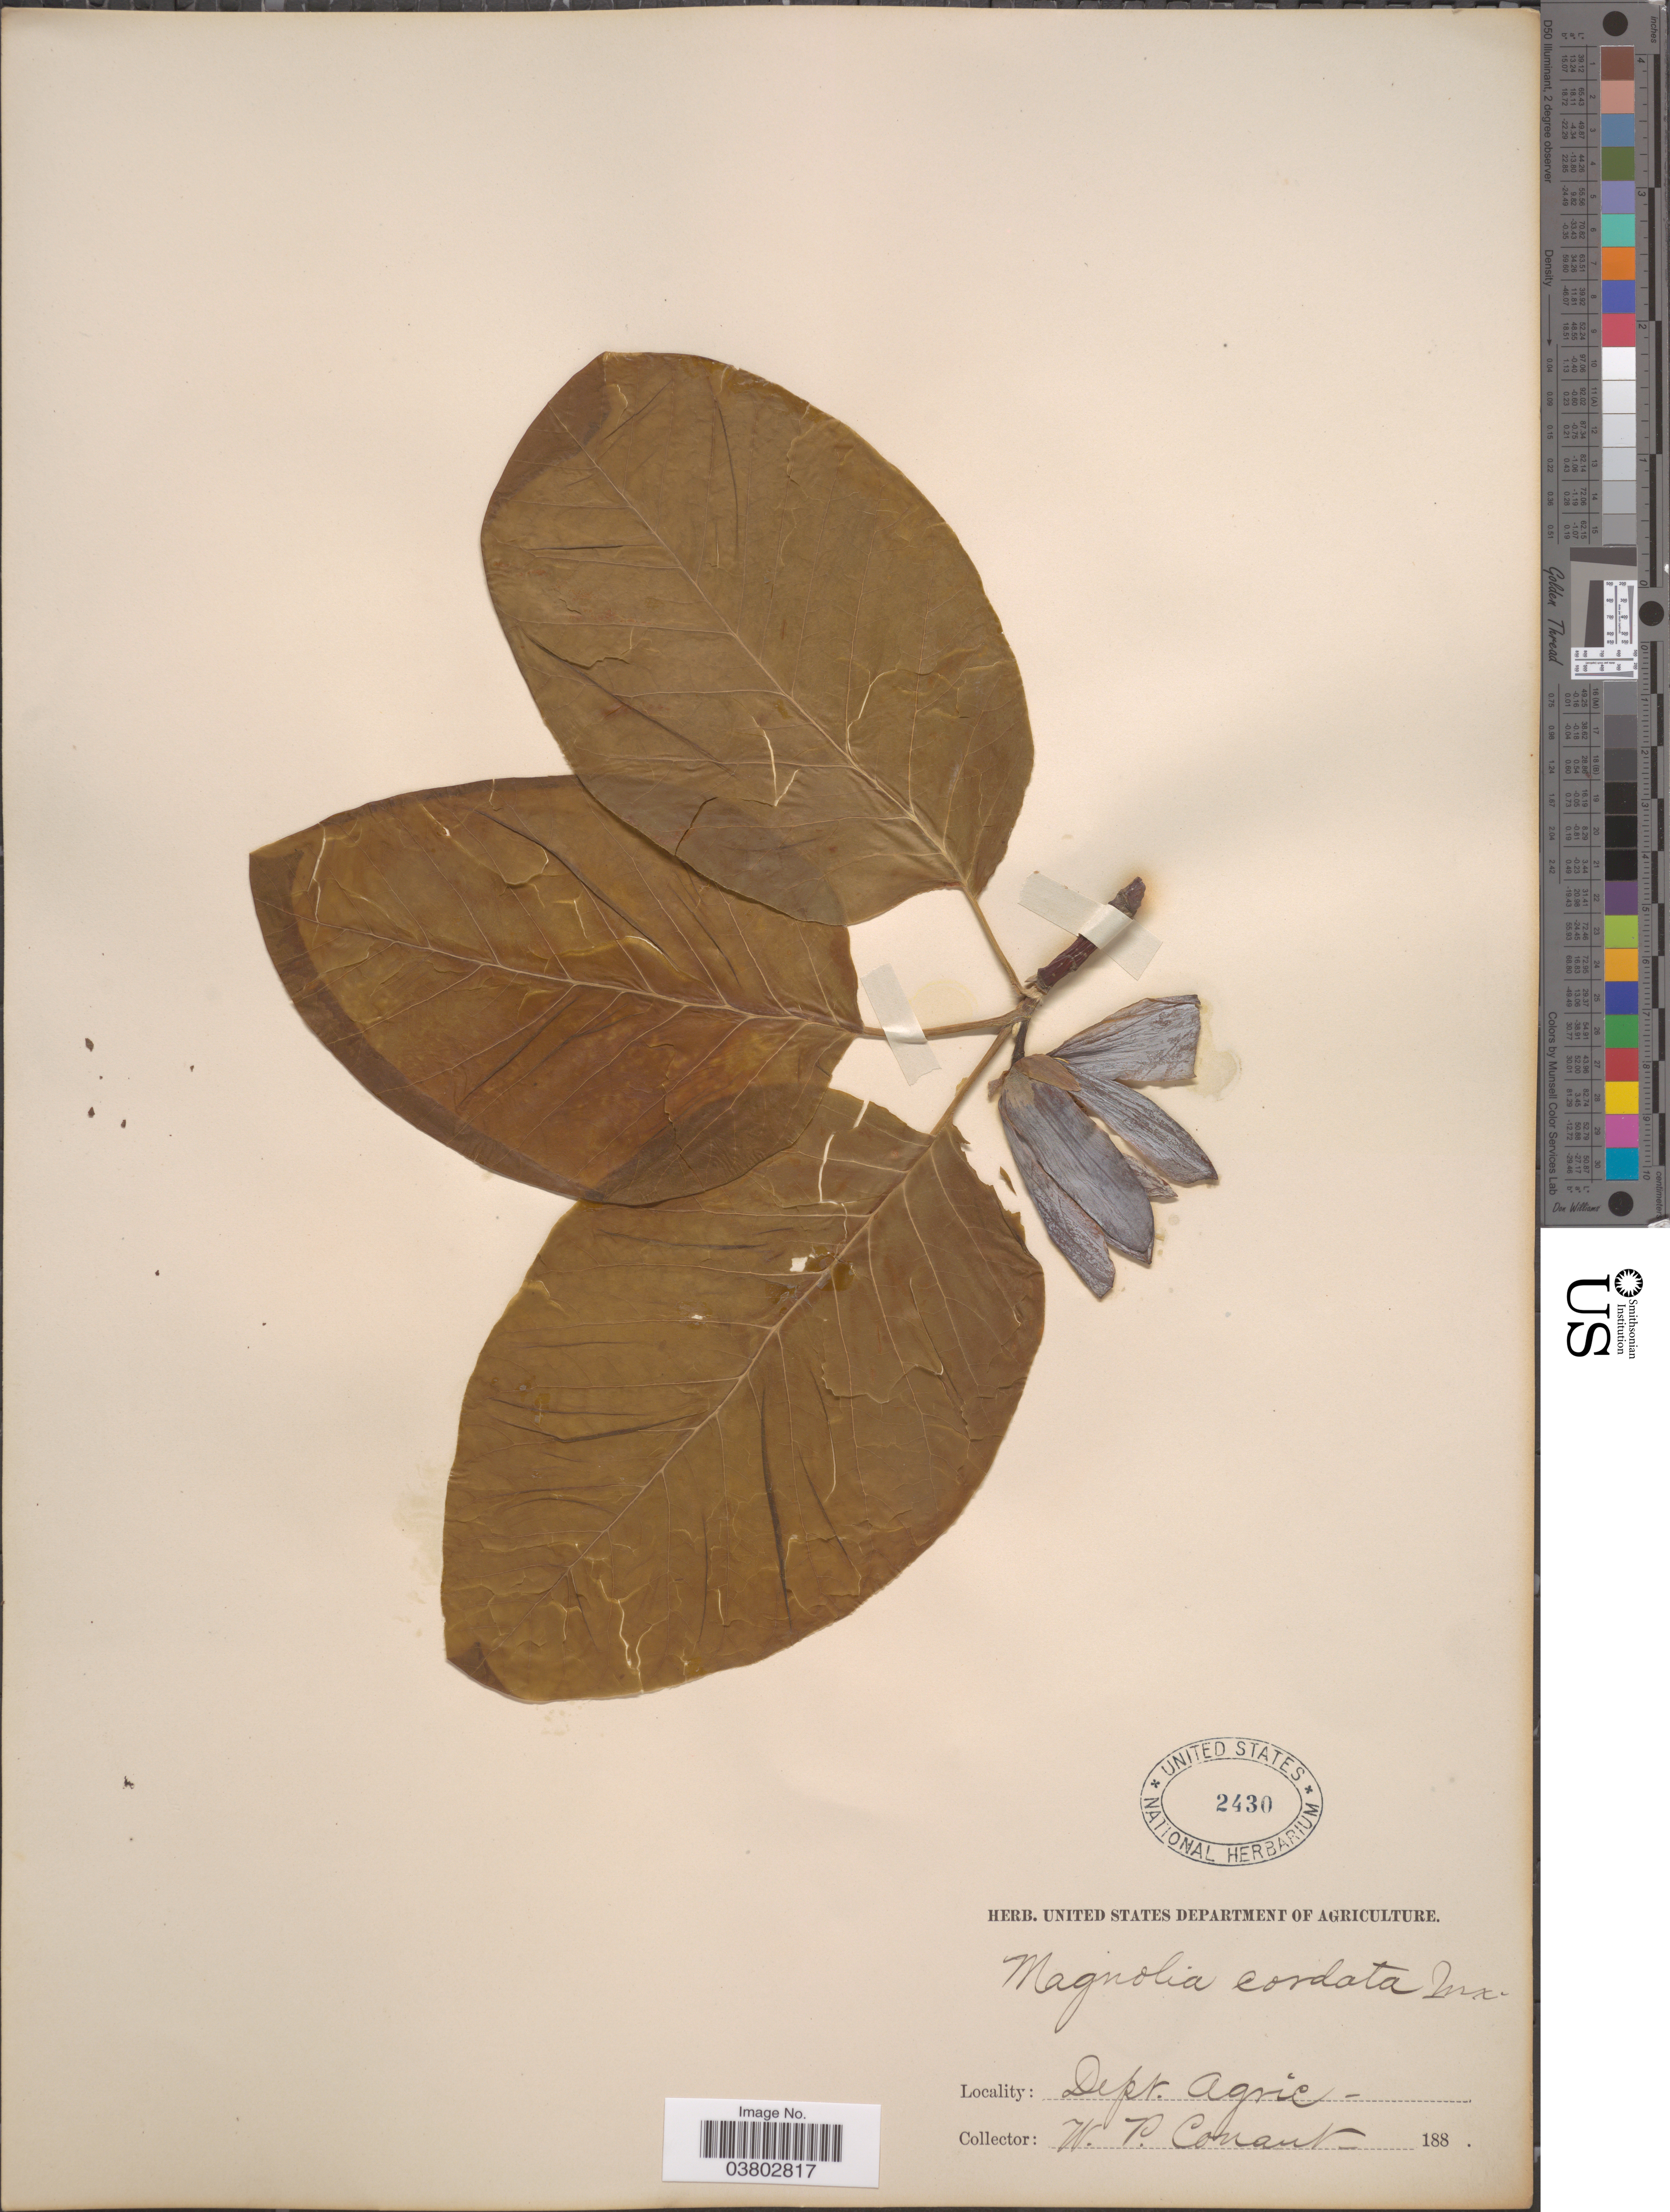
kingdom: Plantae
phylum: Tracheophyta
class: Magnoliopsida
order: Magnoliales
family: Magnoliaceae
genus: Magnolia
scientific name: Magnolia cordata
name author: Michx.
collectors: W. P. Conant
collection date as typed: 188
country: United States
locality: Dept. Agric.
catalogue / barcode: US 2430